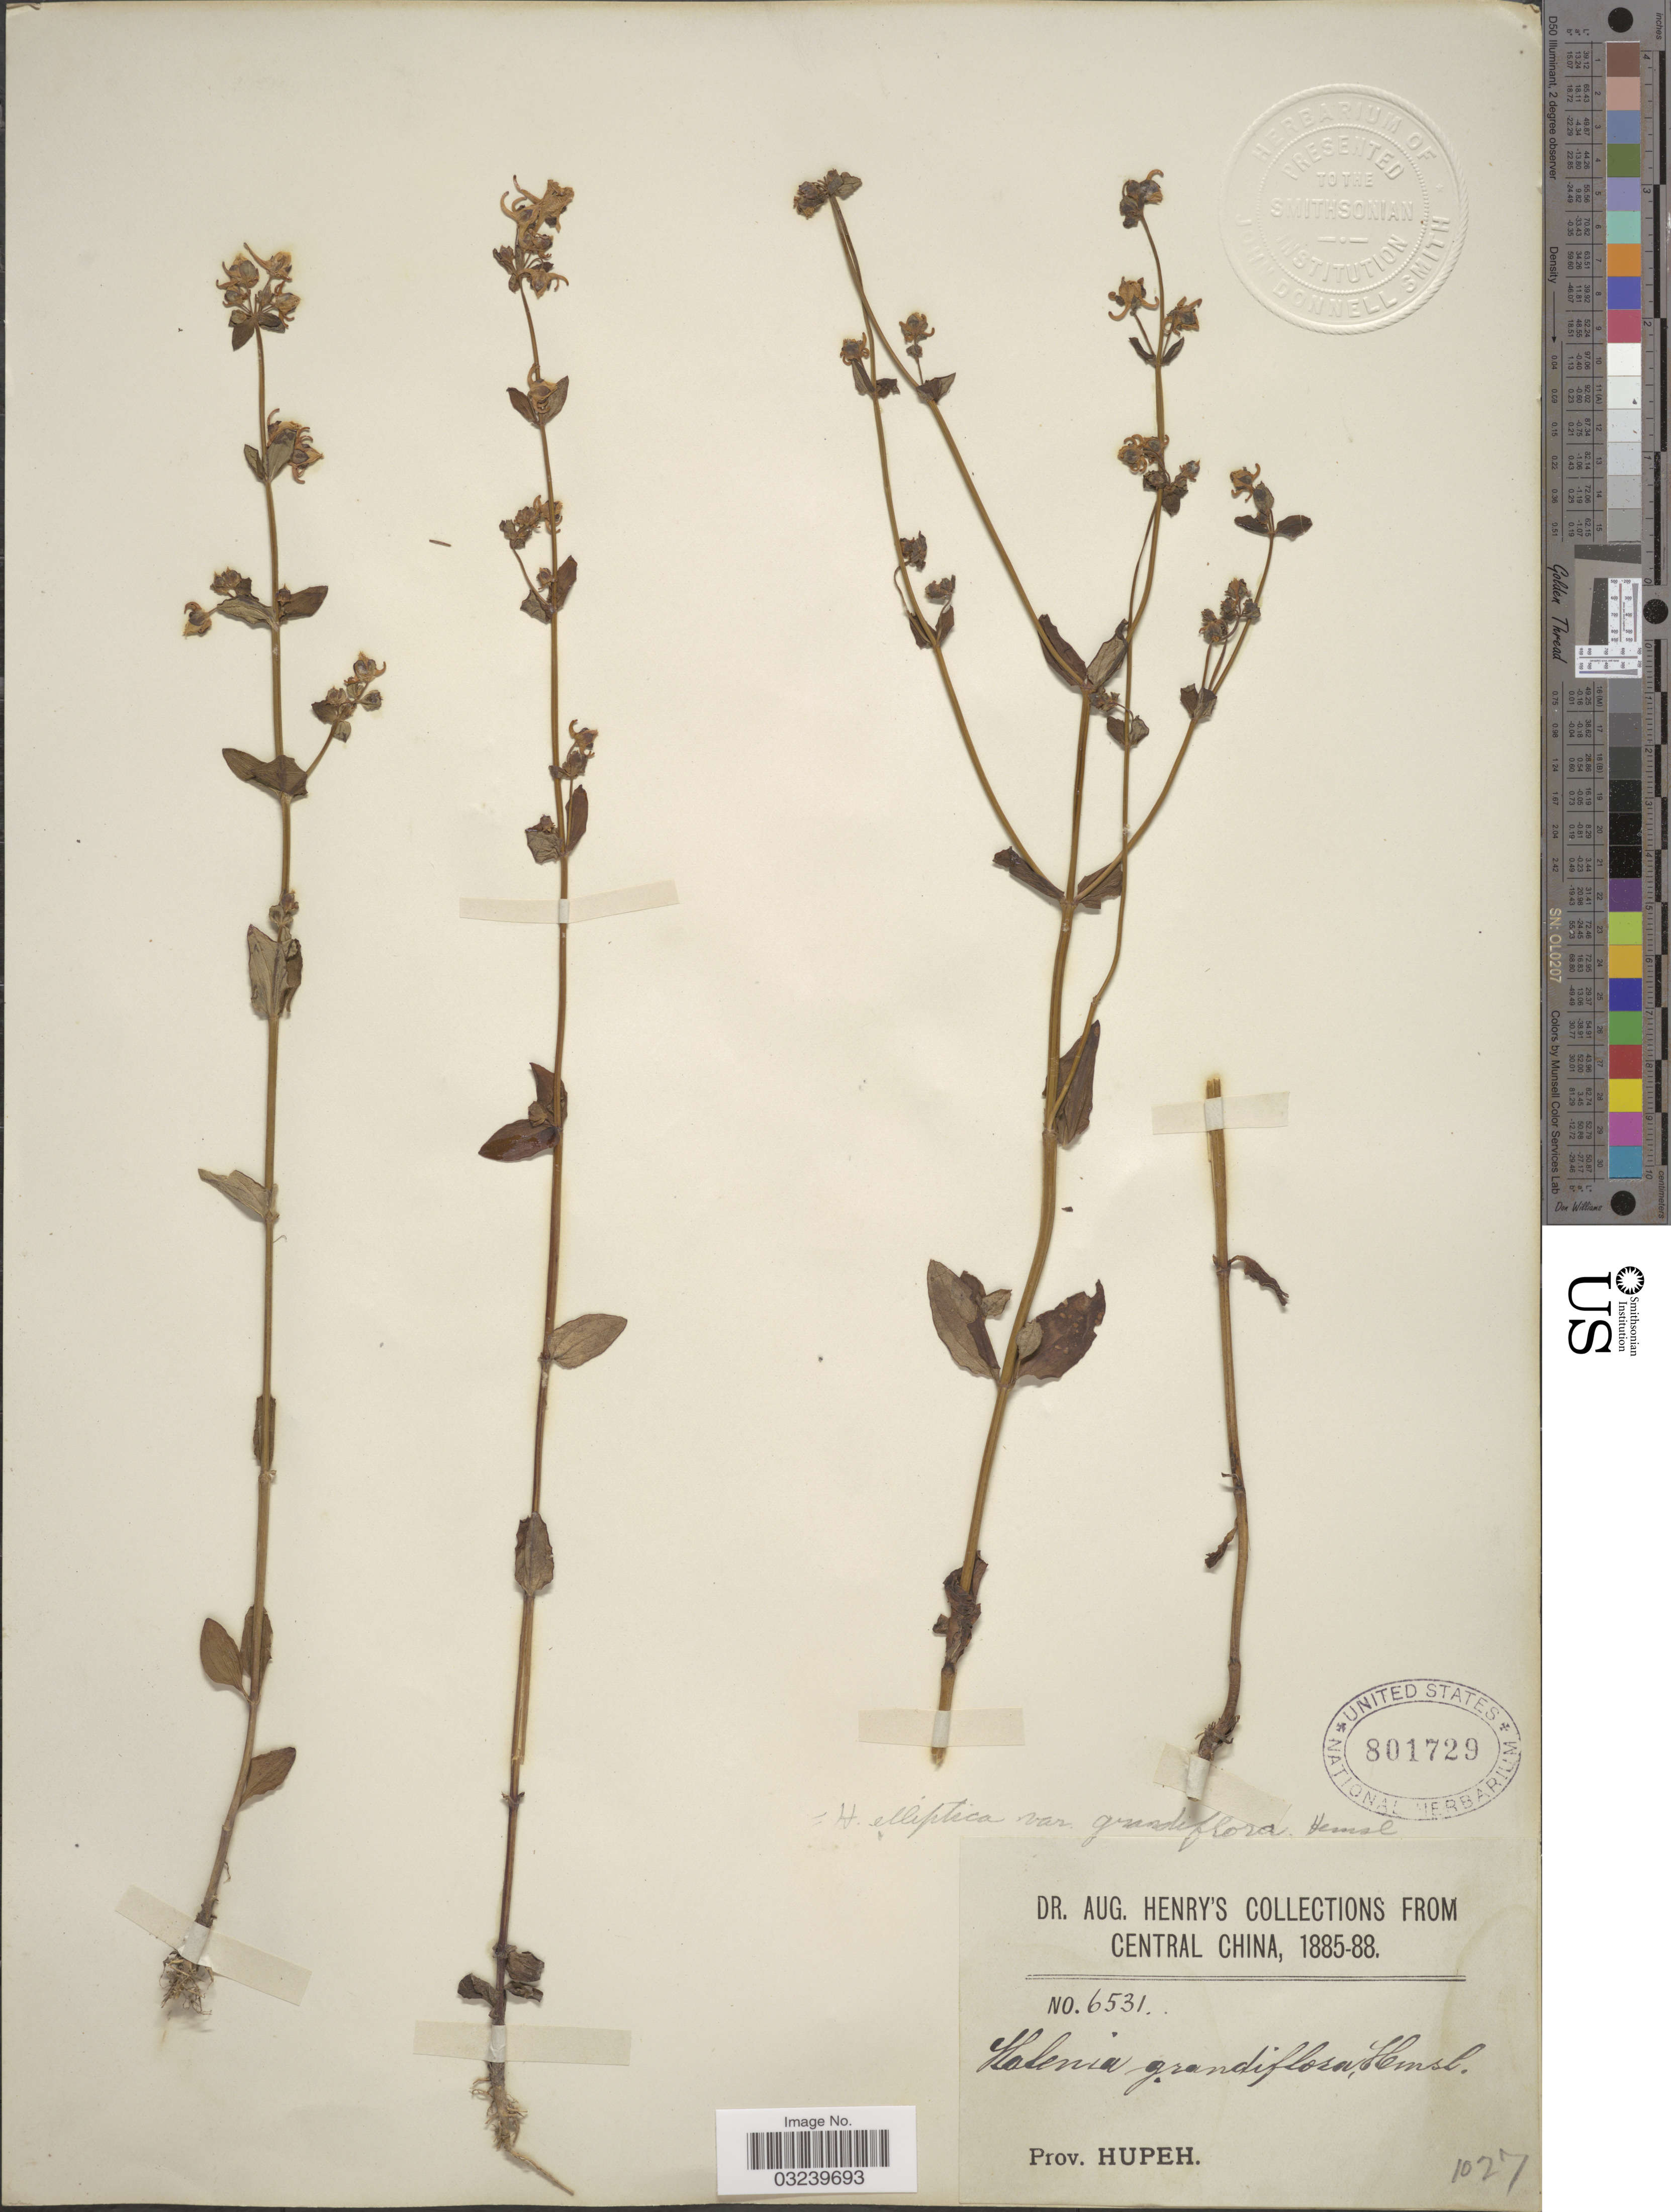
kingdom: Plantae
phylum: Tracheophyta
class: Magnoliopsida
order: Gentianales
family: Gentianaceae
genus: Halenia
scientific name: Halenia elliptica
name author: D. Don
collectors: A. Henry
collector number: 6531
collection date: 1885/1888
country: China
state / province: Hubei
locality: Central China, Prov. Hupeh.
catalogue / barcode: US 801729